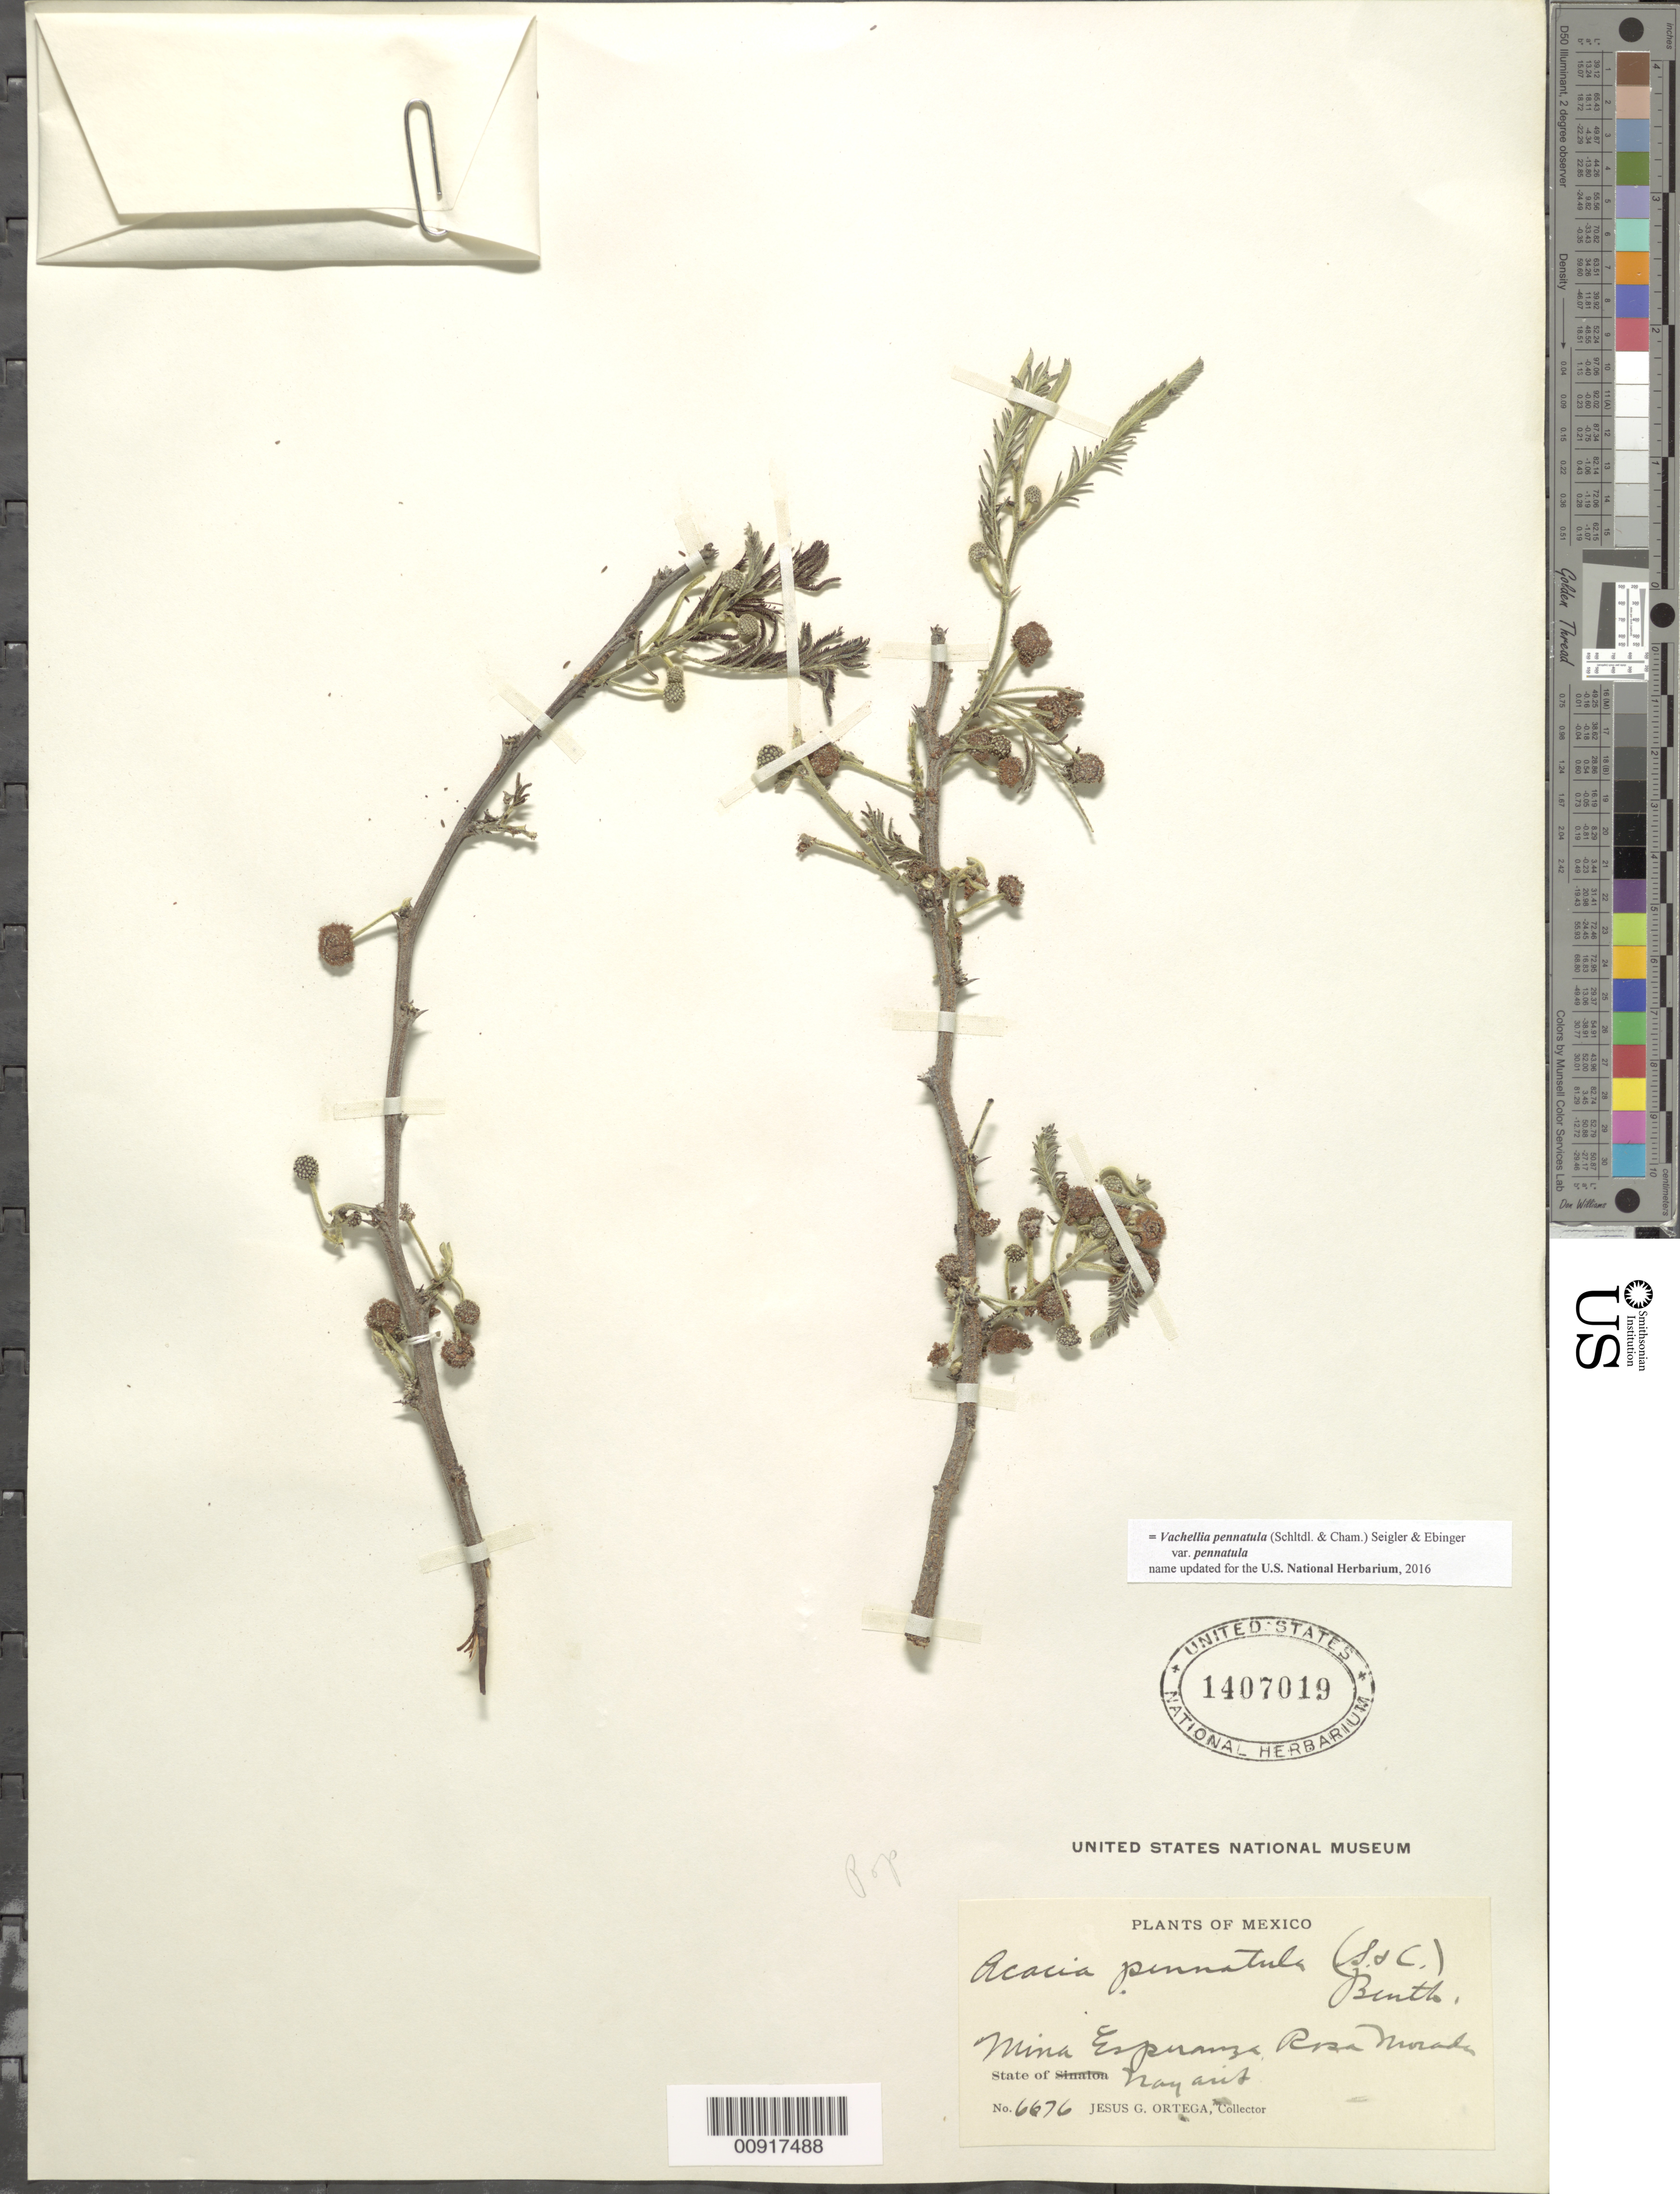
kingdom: Plantae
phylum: Tracheophyta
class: Magnoliopsida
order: Fabales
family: Fabaceae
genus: Vachellia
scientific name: Vachellia pennatula var. pennatula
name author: (Schltdl. & Cham.) Seigler & Ebinger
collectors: J. Ortega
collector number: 6676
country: Mexico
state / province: Nayarit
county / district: Rosamorada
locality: Mina Esperanza, Rosa Morada, Nayarit.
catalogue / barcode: US 1407019